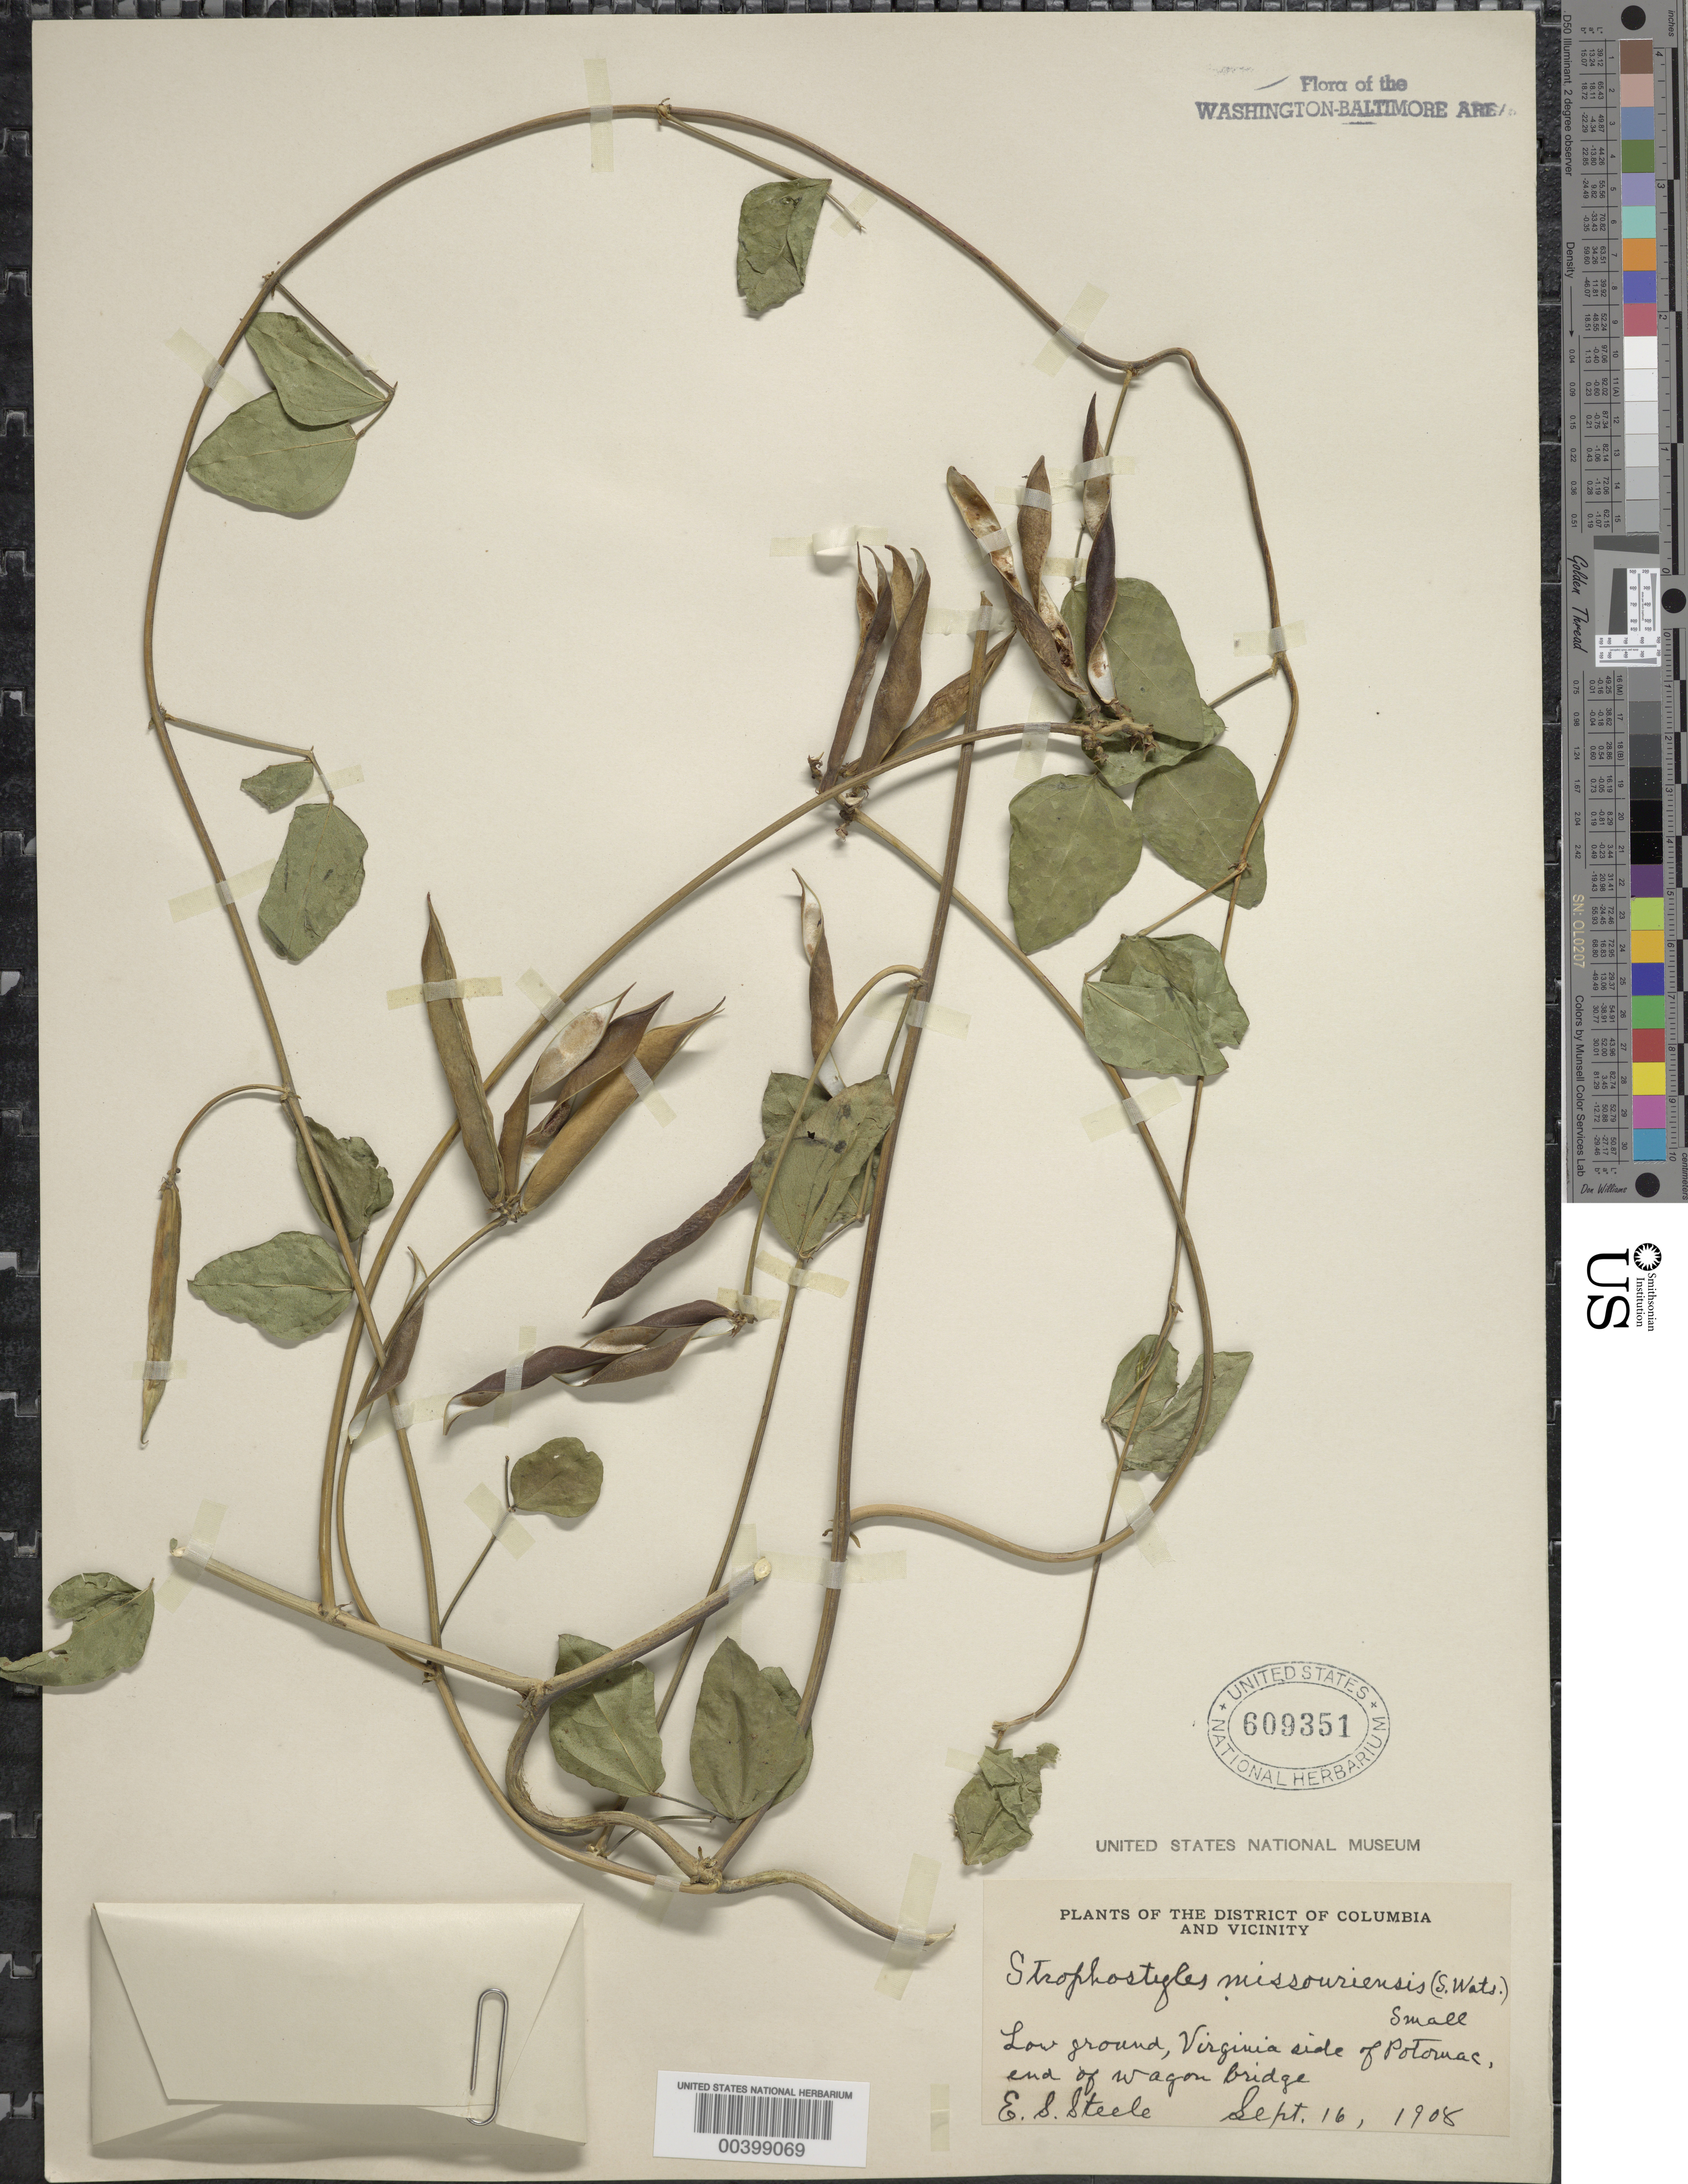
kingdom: Plantae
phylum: Tracheophyta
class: Magnoliopsida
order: Fabales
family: Fabaceae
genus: Strophostyles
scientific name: Strophostyles helvola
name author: (L.) Elliott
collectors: E. Steele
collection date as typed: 16 Sep 1908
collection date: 1908-09-16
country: United States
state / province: Virginia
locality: Potomac Banks, Wagon Bridge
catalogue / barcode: US 609351